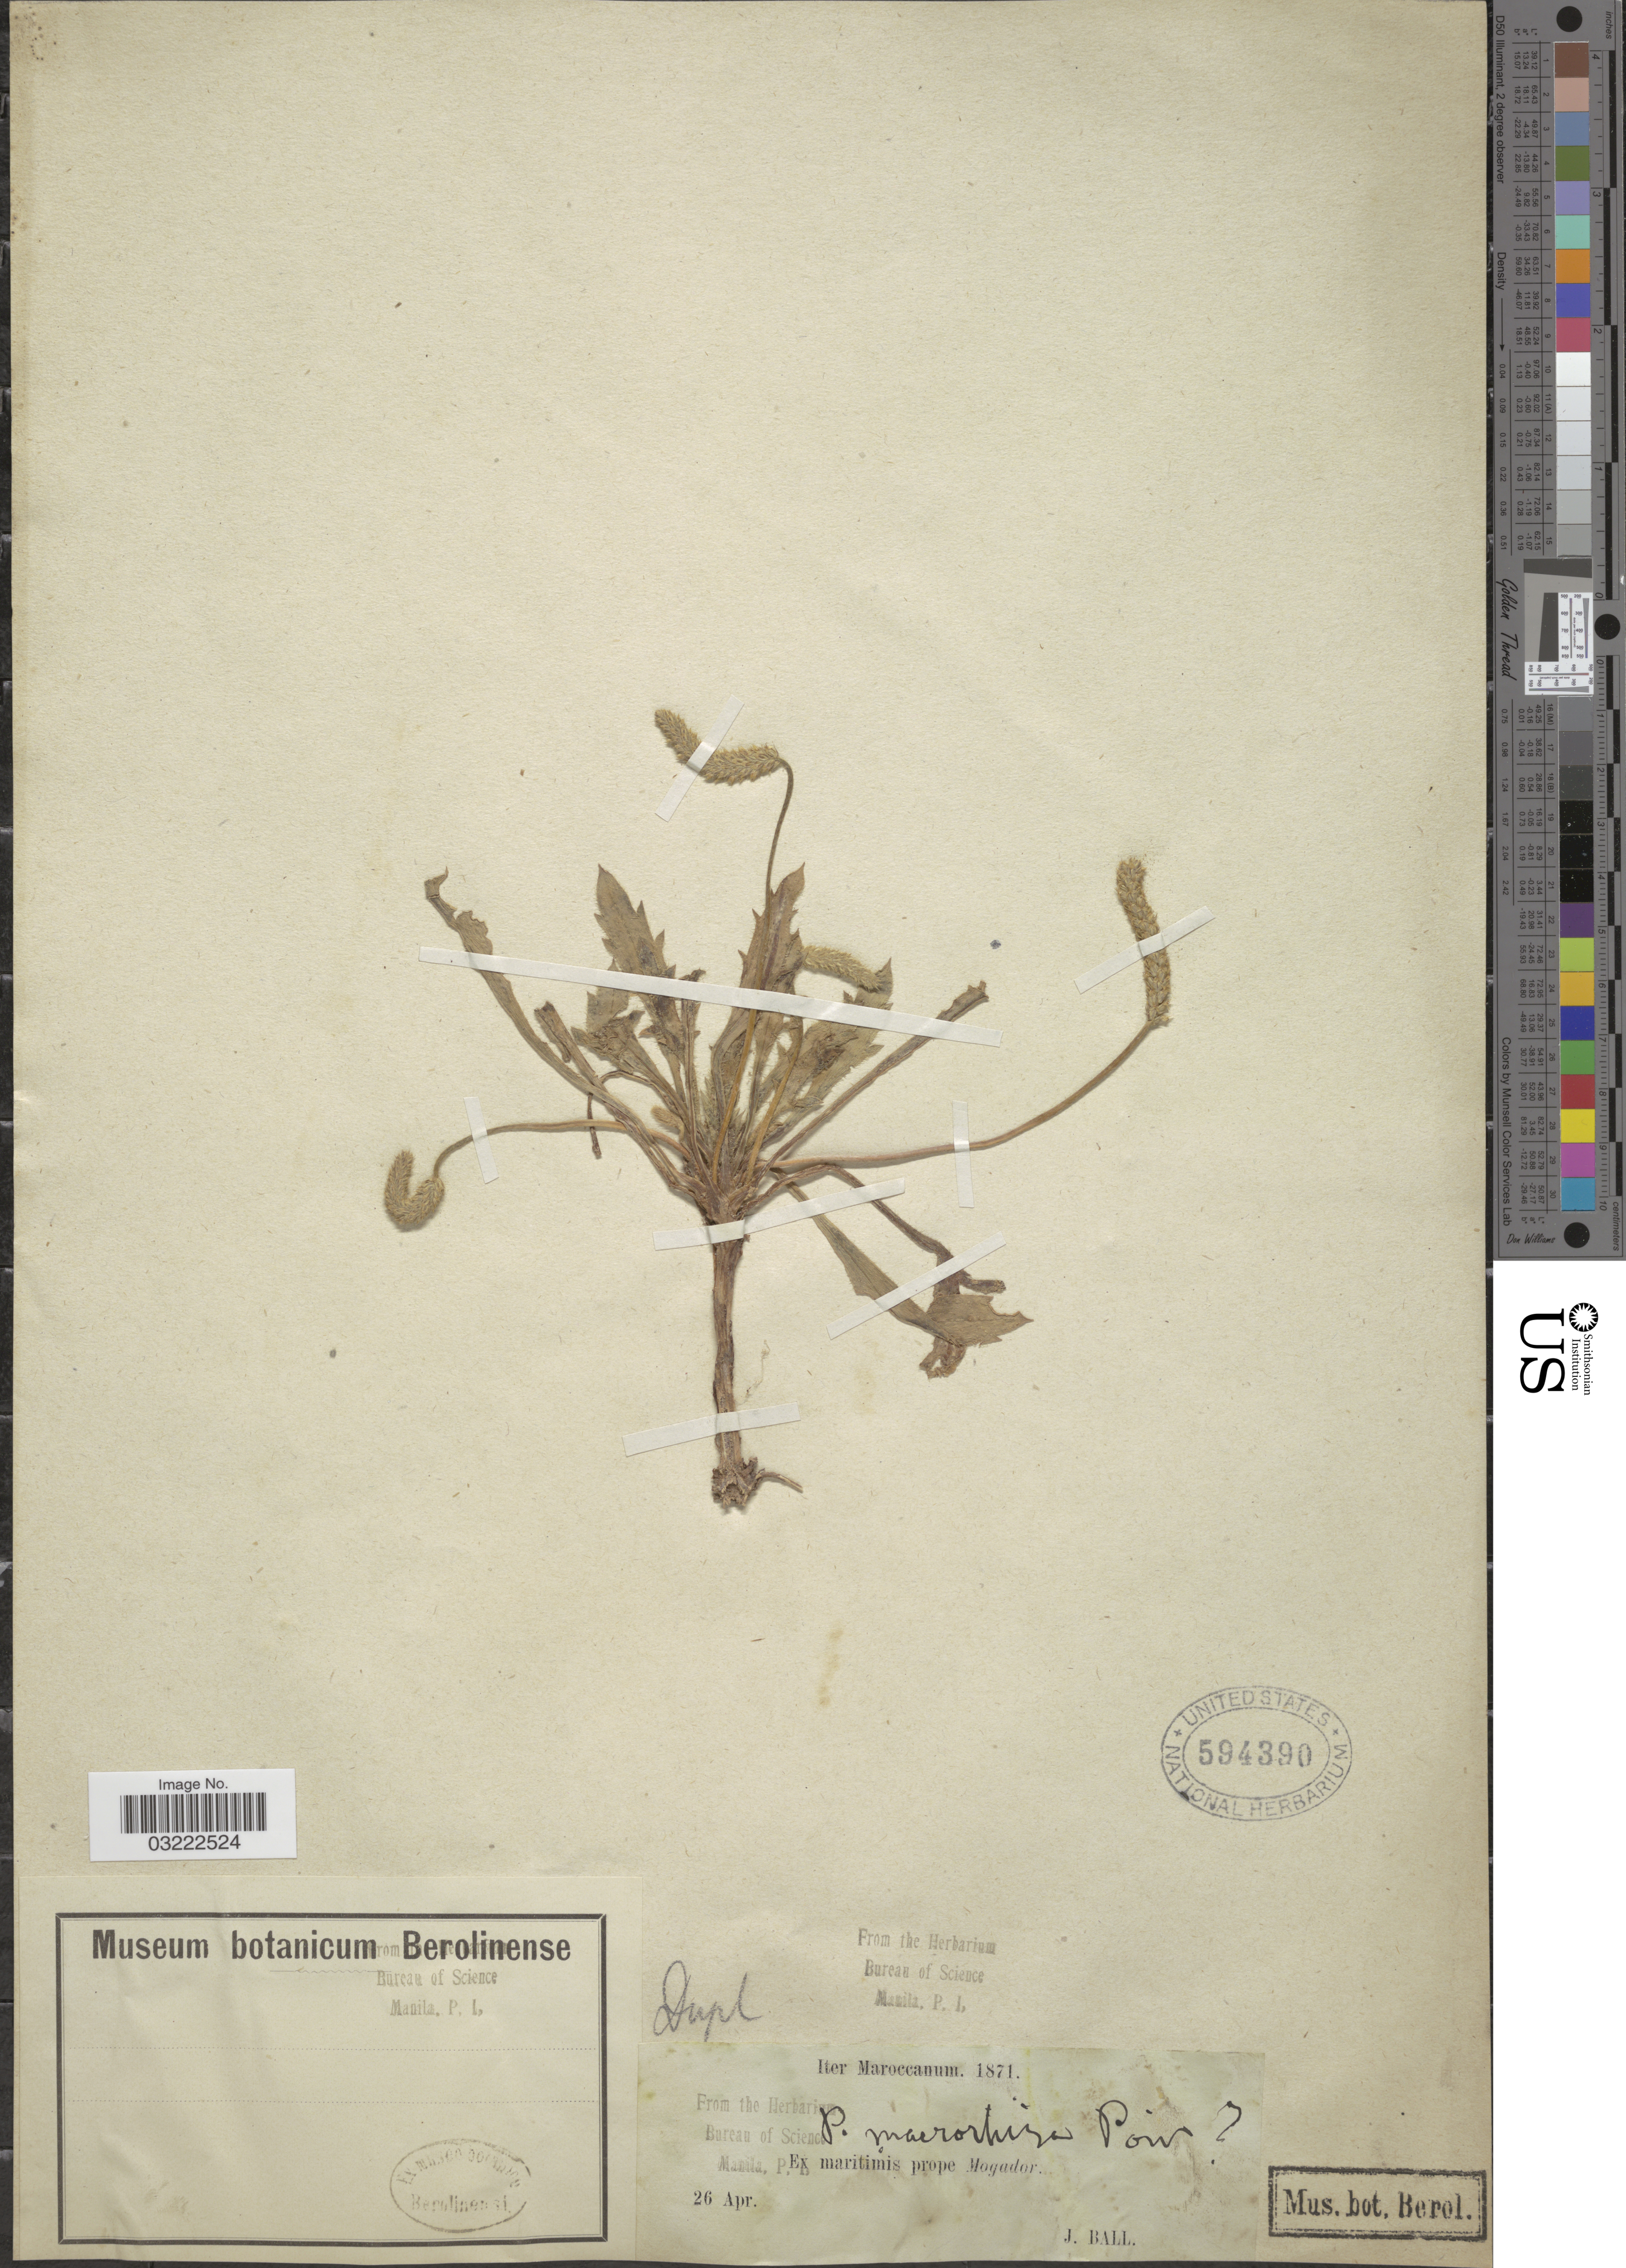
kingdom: Plantae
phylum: Tracheophyta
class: Magnoliopsida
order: Lamiales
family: Plantaginaceae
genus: Plantago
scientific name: Plantago macrorhiza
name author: Poir.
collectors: J. Ball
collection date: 1871-04-26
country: Morocco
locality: Ex maritimis prope Mogador.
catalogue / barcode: US 594390